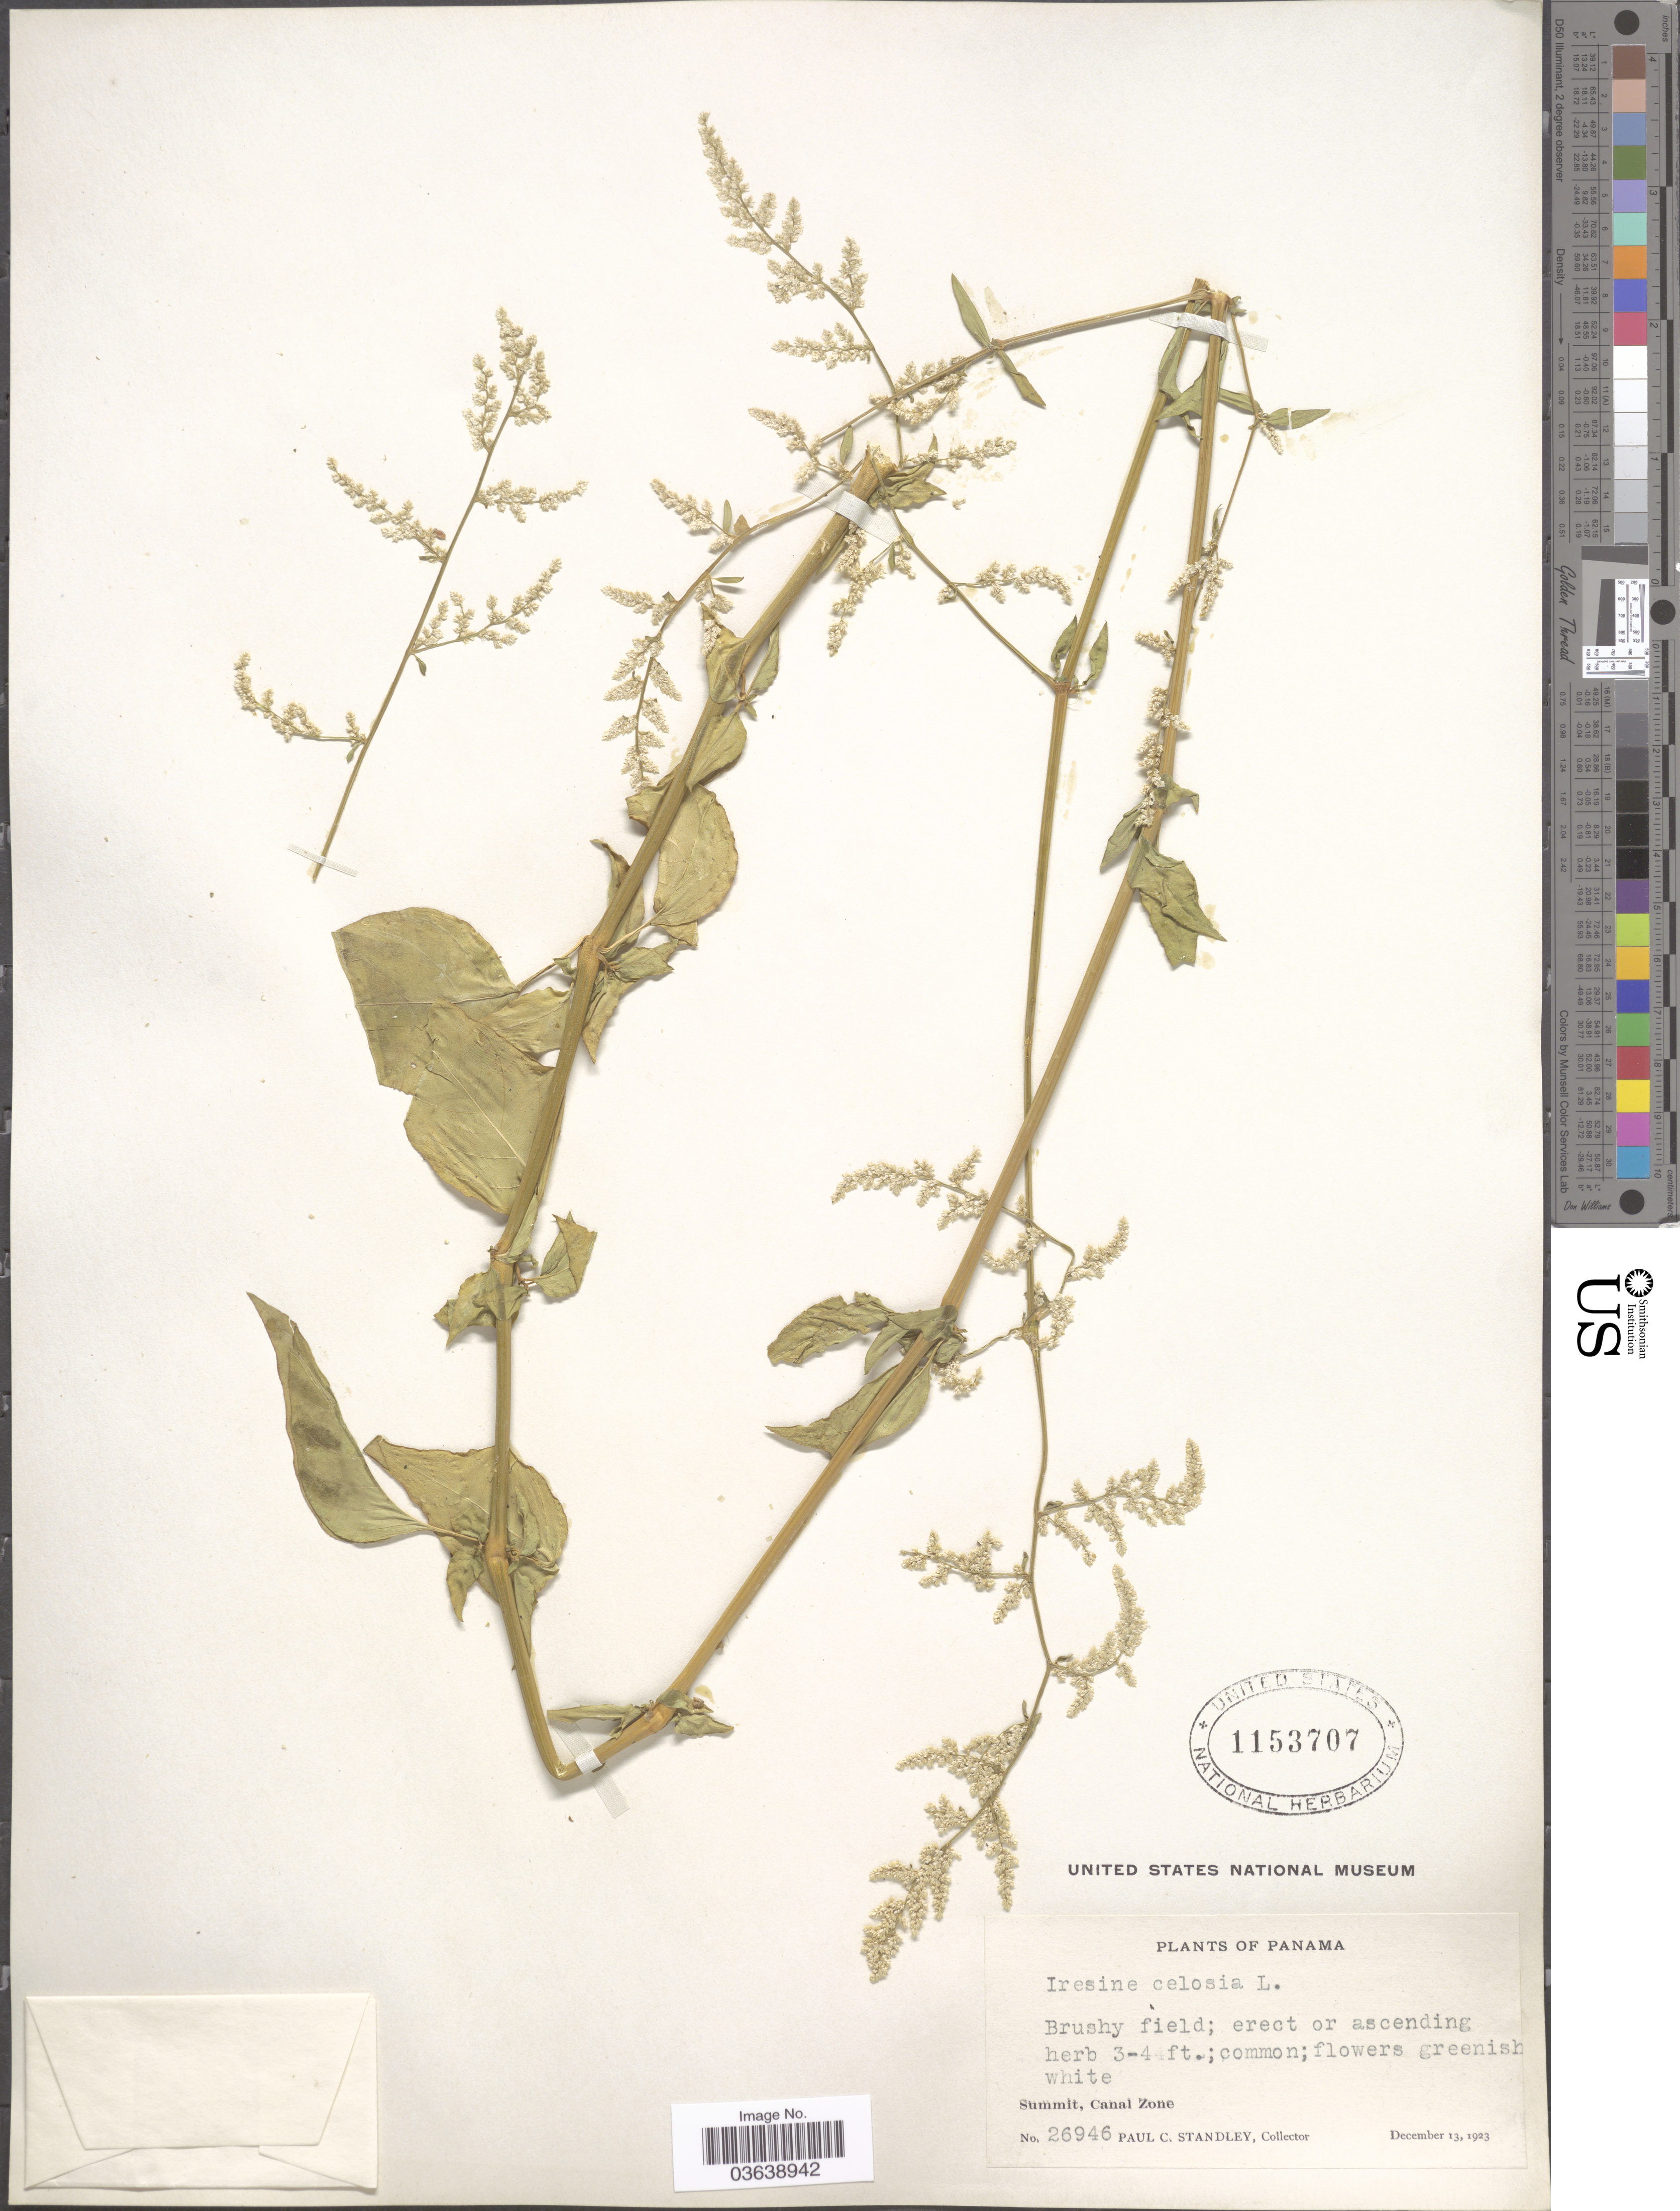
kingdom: Plantae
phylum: Tracheophyta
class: Magnoliopsida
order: Caryophyllales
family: Amaranthaceae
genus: Iresine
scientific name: Iresine celosia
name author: L.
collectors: P. C. Standley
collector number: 26946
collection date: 1923-12-13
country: Panama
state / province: Colón / Panamá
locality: Summit, Canal Zone.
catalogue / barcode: US 1153707